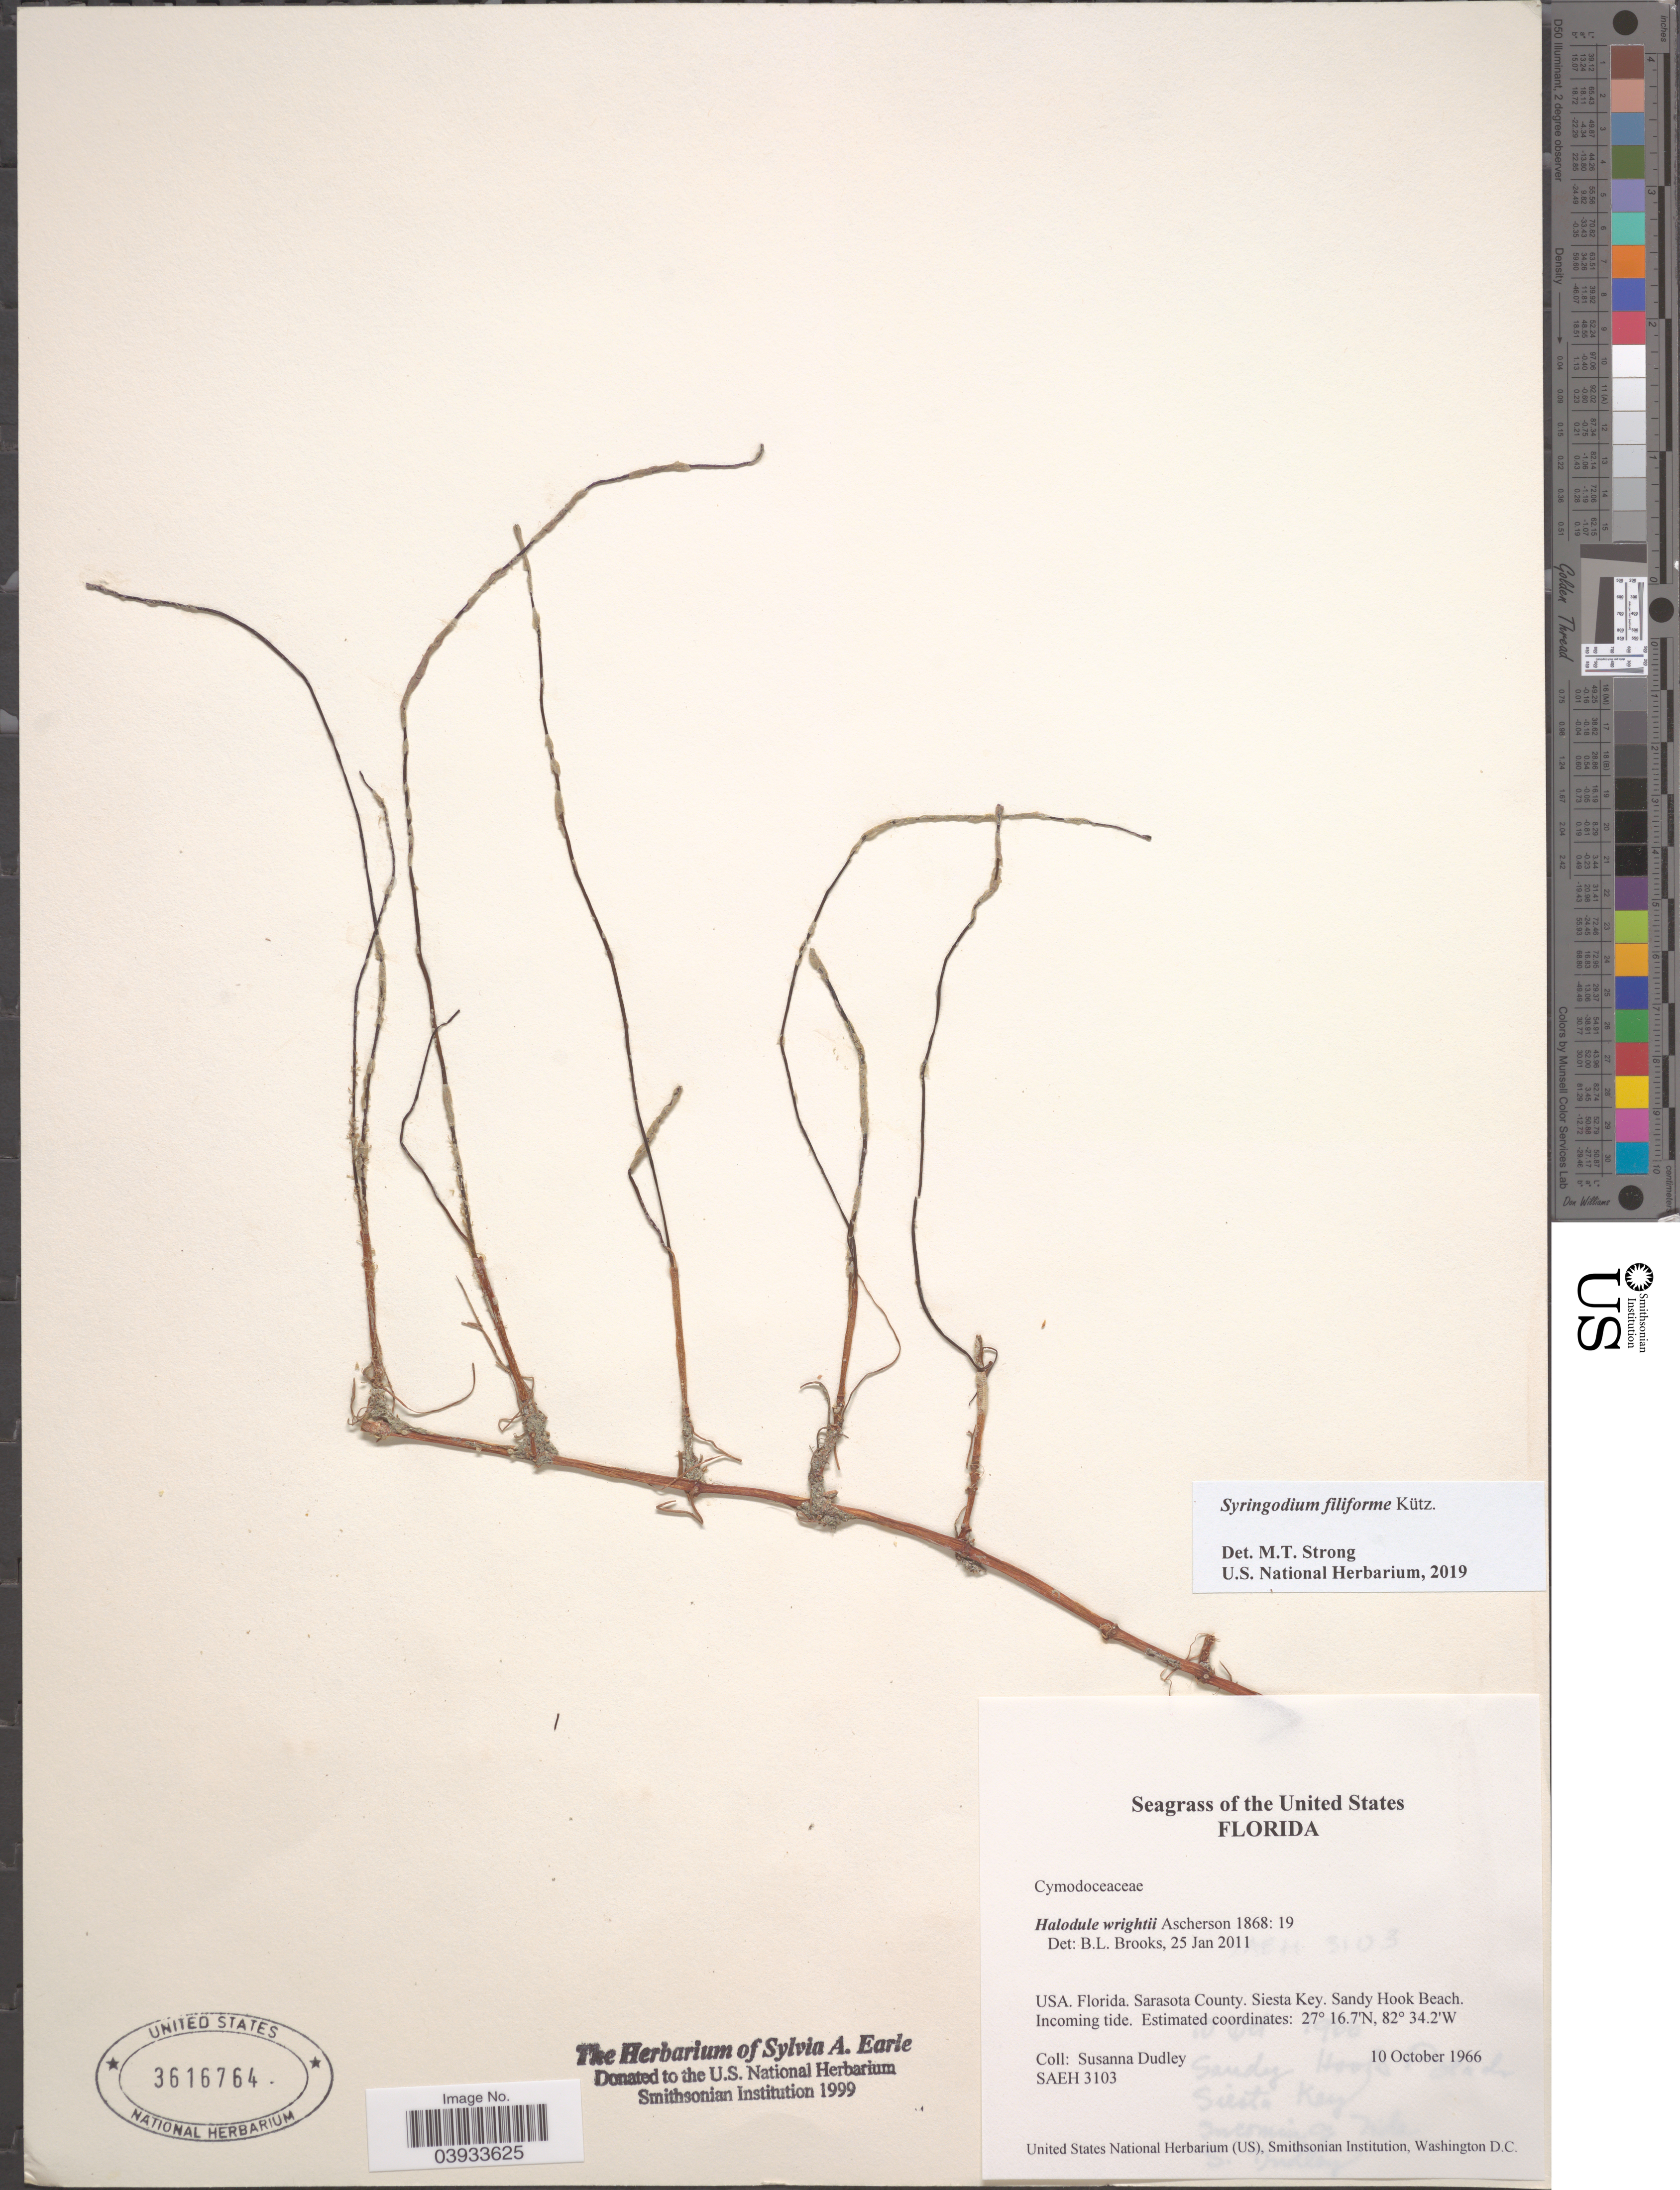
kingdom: Plantae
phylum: Tracheophyta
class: Liliopsida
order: Alismatales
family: Cymodoceaceae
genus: Syringodium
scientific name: Syringodium filiforme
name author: Kütz.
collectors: S. Dudley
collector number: SAEH3103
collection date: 1966-10-10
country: United States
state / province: Florida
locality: Sarasota County. Siesta Key. Sandy Hook Beach.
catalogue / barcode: US 3616764